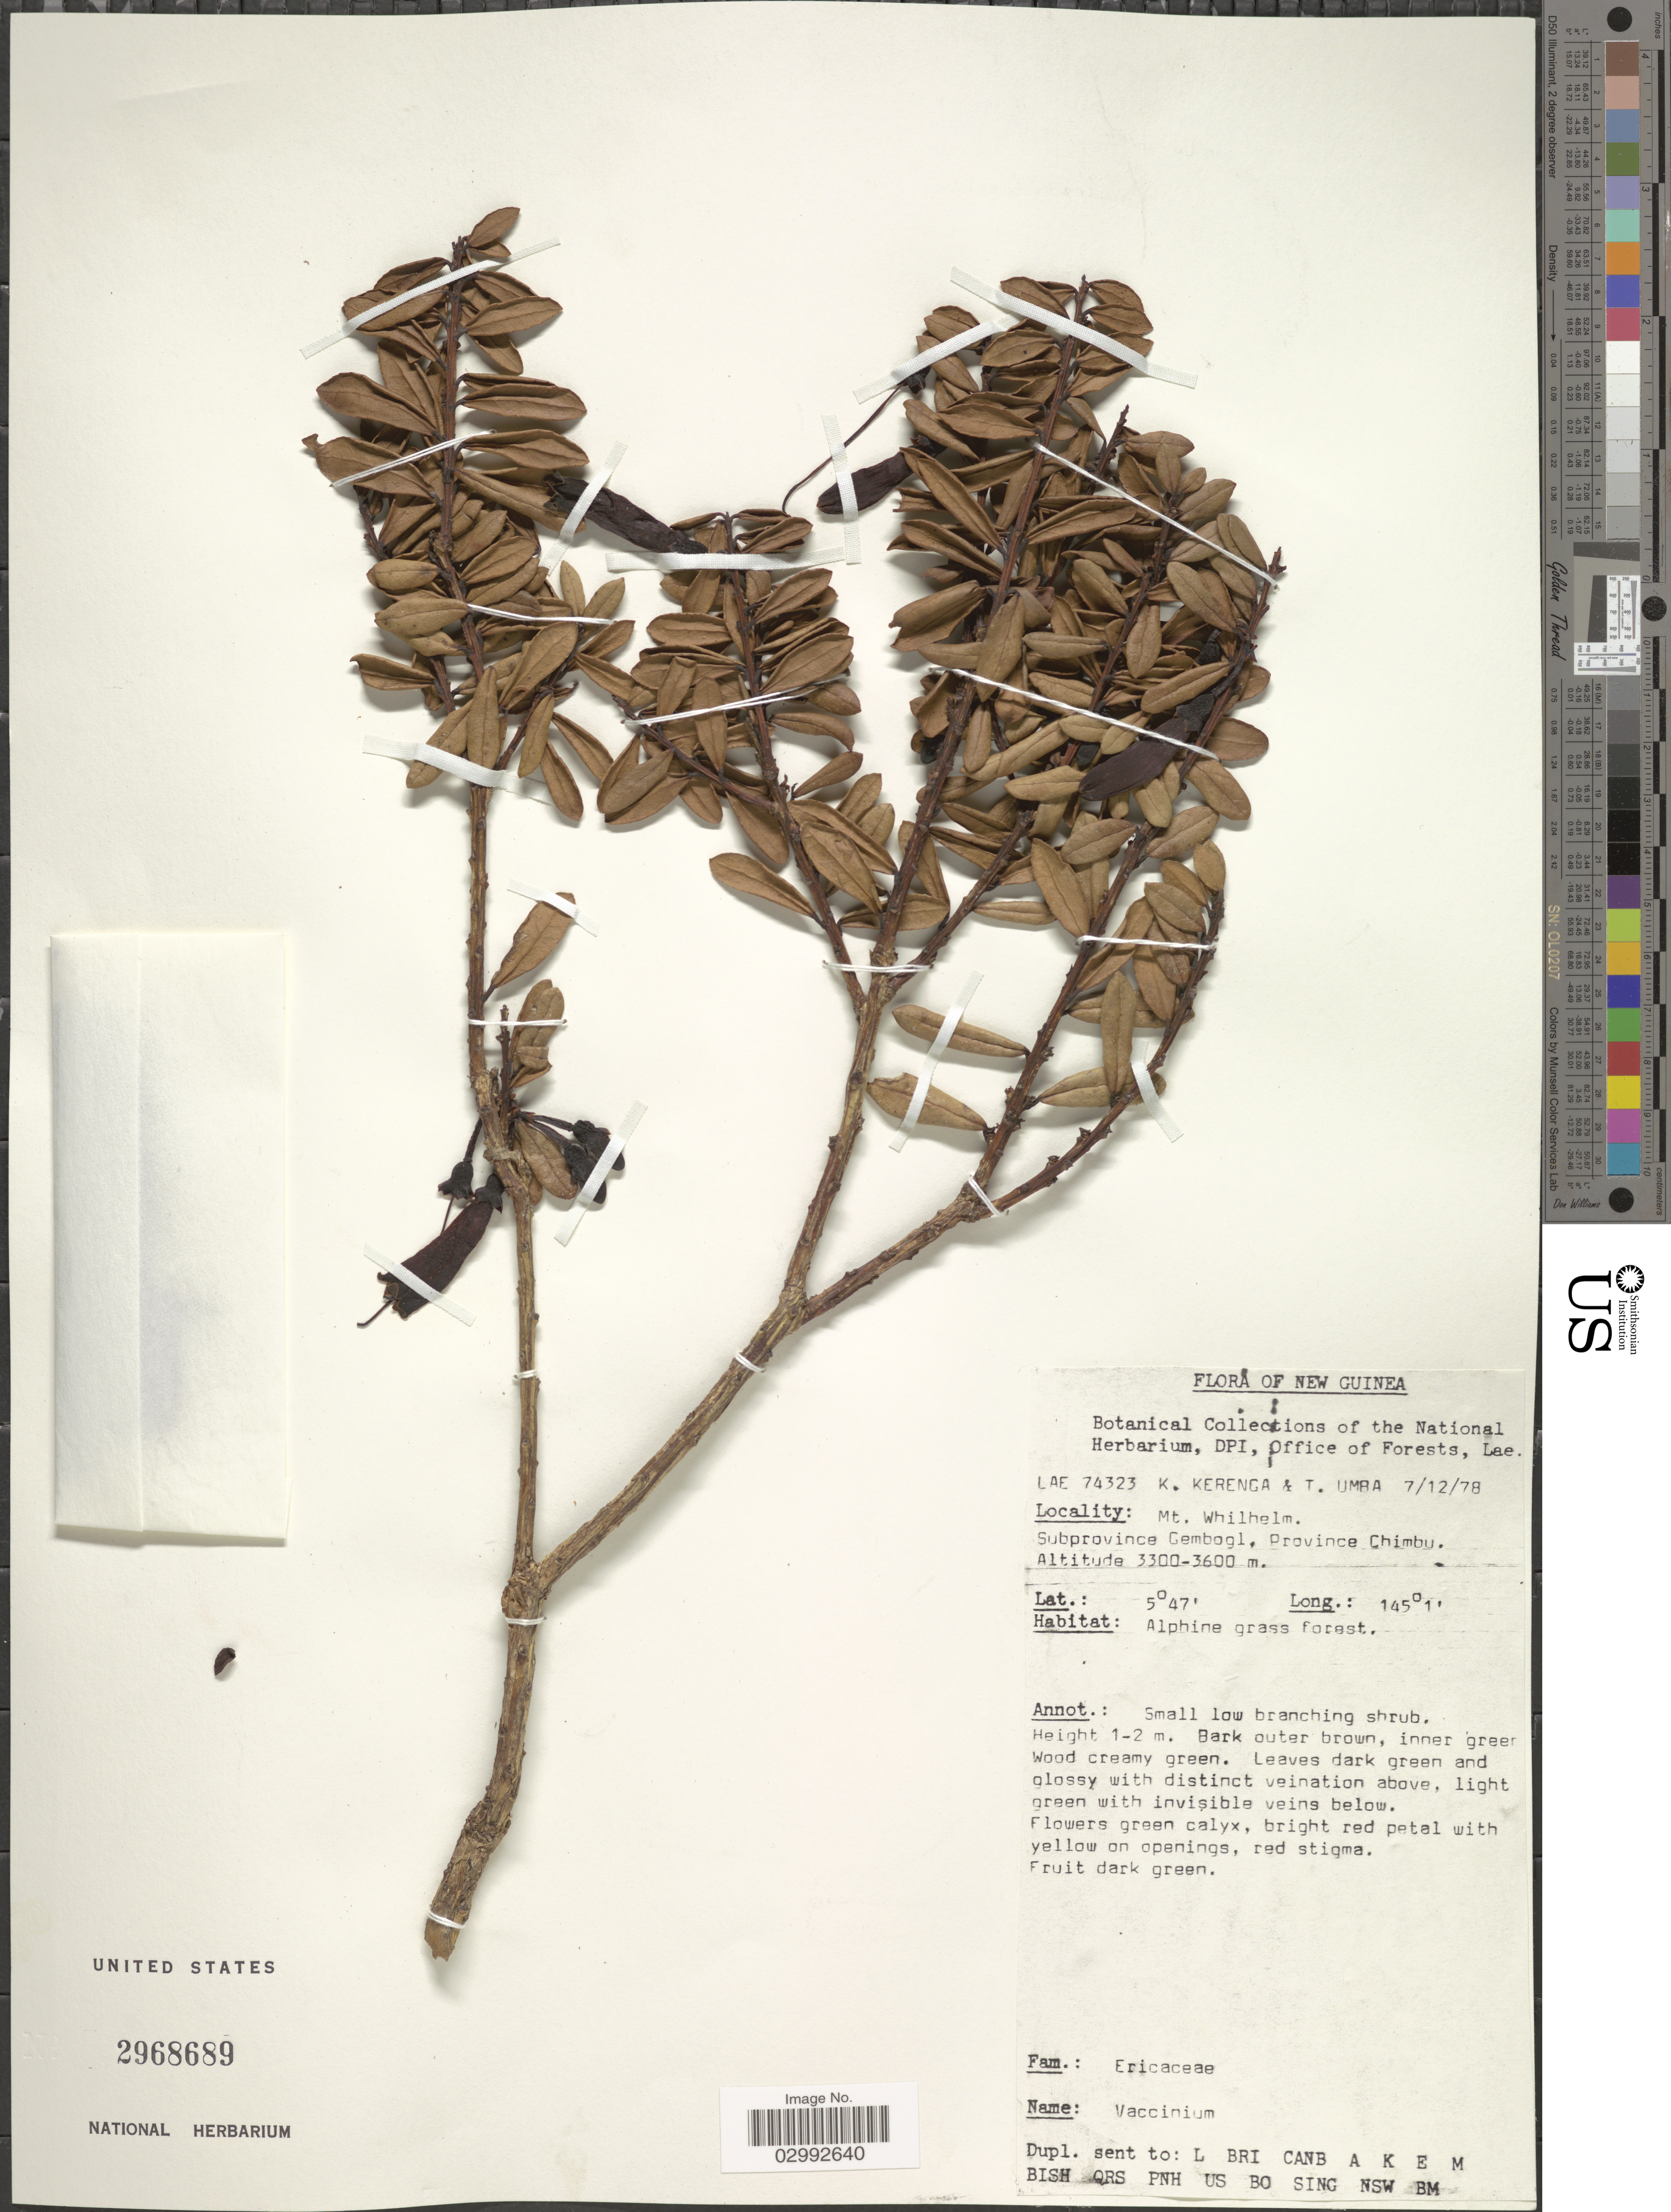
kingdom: Plantae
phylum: Tracheophyta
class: Magnoliopsida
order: Ericales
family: Ericaceae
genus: Dimorphanthera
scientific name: Dimorphanthera microphylla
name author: Sleumer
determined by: Tamayo, Maverick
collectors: K. Kerenga & T. Umba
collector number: LAE 74323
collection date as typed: Transcribed d/m/y: 7/12/78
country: Papua New Guinea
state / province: Chimbu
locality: New Guinea, Mt. Whilhelm, Subprovince Gembogl, Province Chimbu.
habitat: Alpine grass forest.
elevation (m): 3300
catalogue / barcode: US 2968689